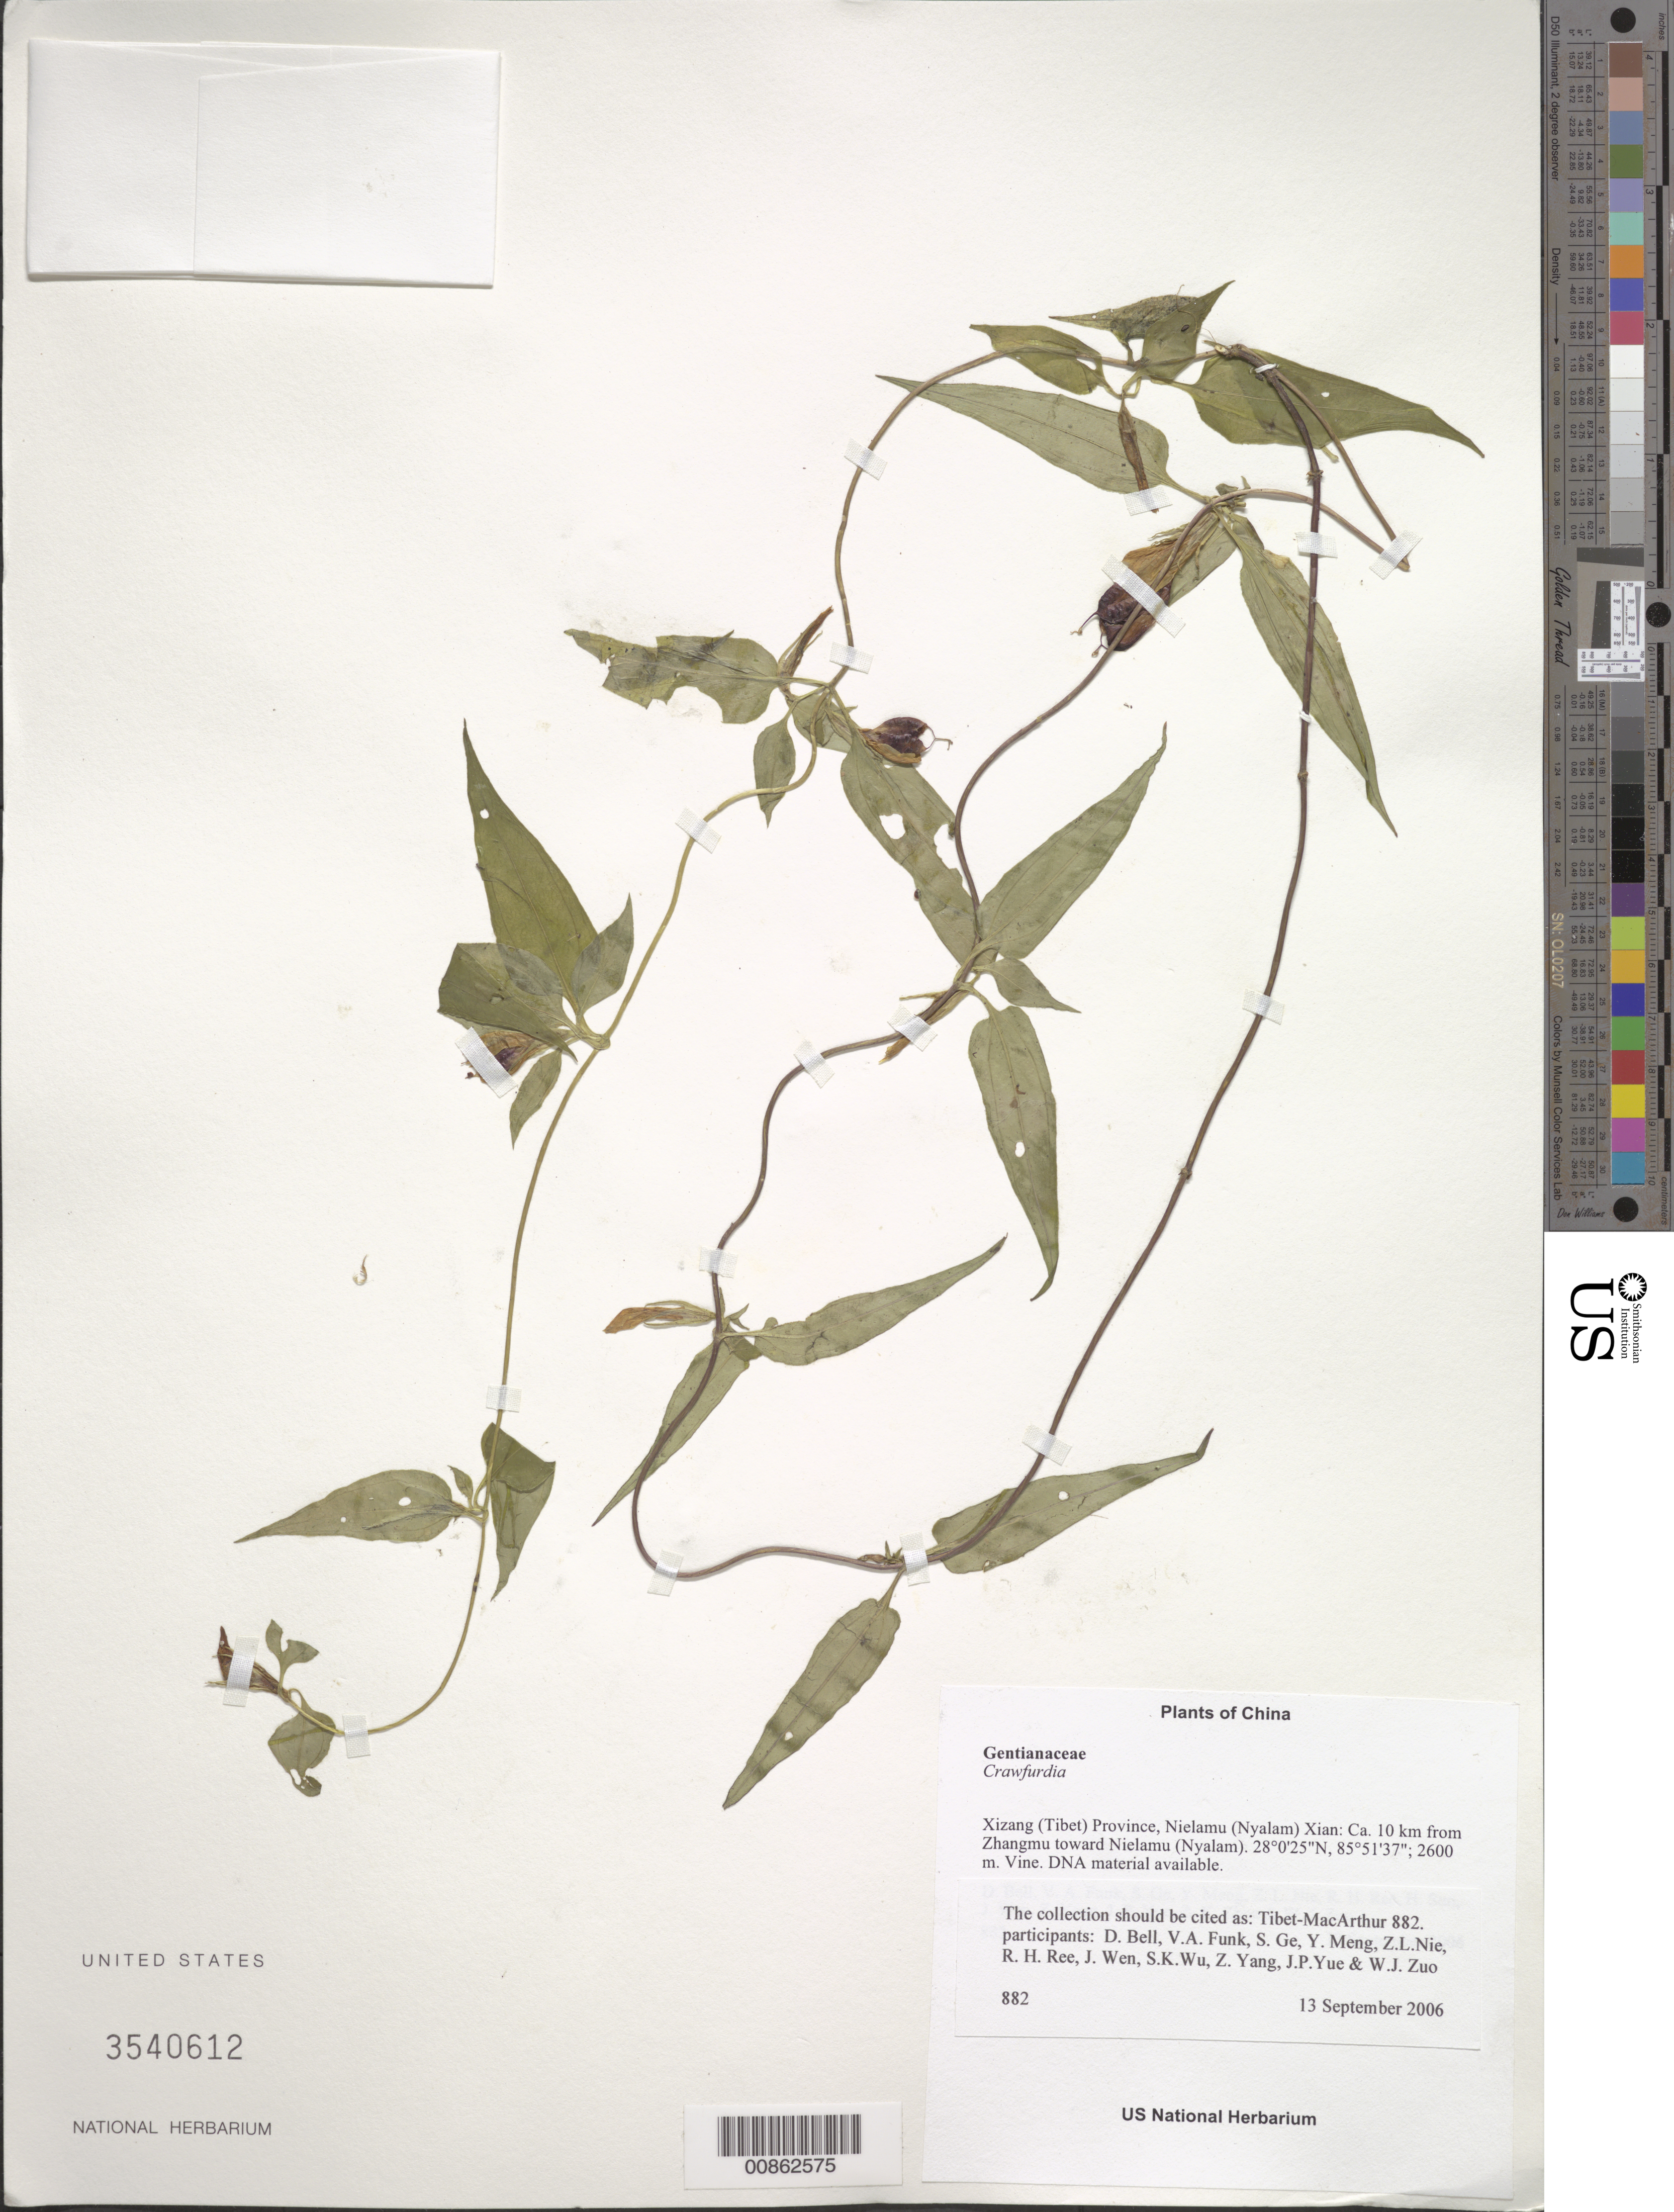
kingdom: Plantae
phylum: Tracheophyta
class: Magnoliopsida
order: Gentianales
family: Gentianaceae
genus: Crawfurdia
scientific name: Crawfurdia sp.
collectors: Tibet-MacArthur, D. A. Bell, V. Funk, S. Ge, Y. Meng, Z. Nie, R. Ree, H. Sun, J. Wen, Z. Yang, J. Yue, Z. Zhou & W. Zuo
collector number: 882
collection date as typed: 13 Sep 2006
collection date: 2006-09-13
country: China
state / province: Xizang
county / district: Nielamu (Nyalam) Xian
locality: Ca. 10 km from Zhangmu toward Nielamu (Nyalam).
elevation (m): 2600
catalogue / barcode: US 3540612